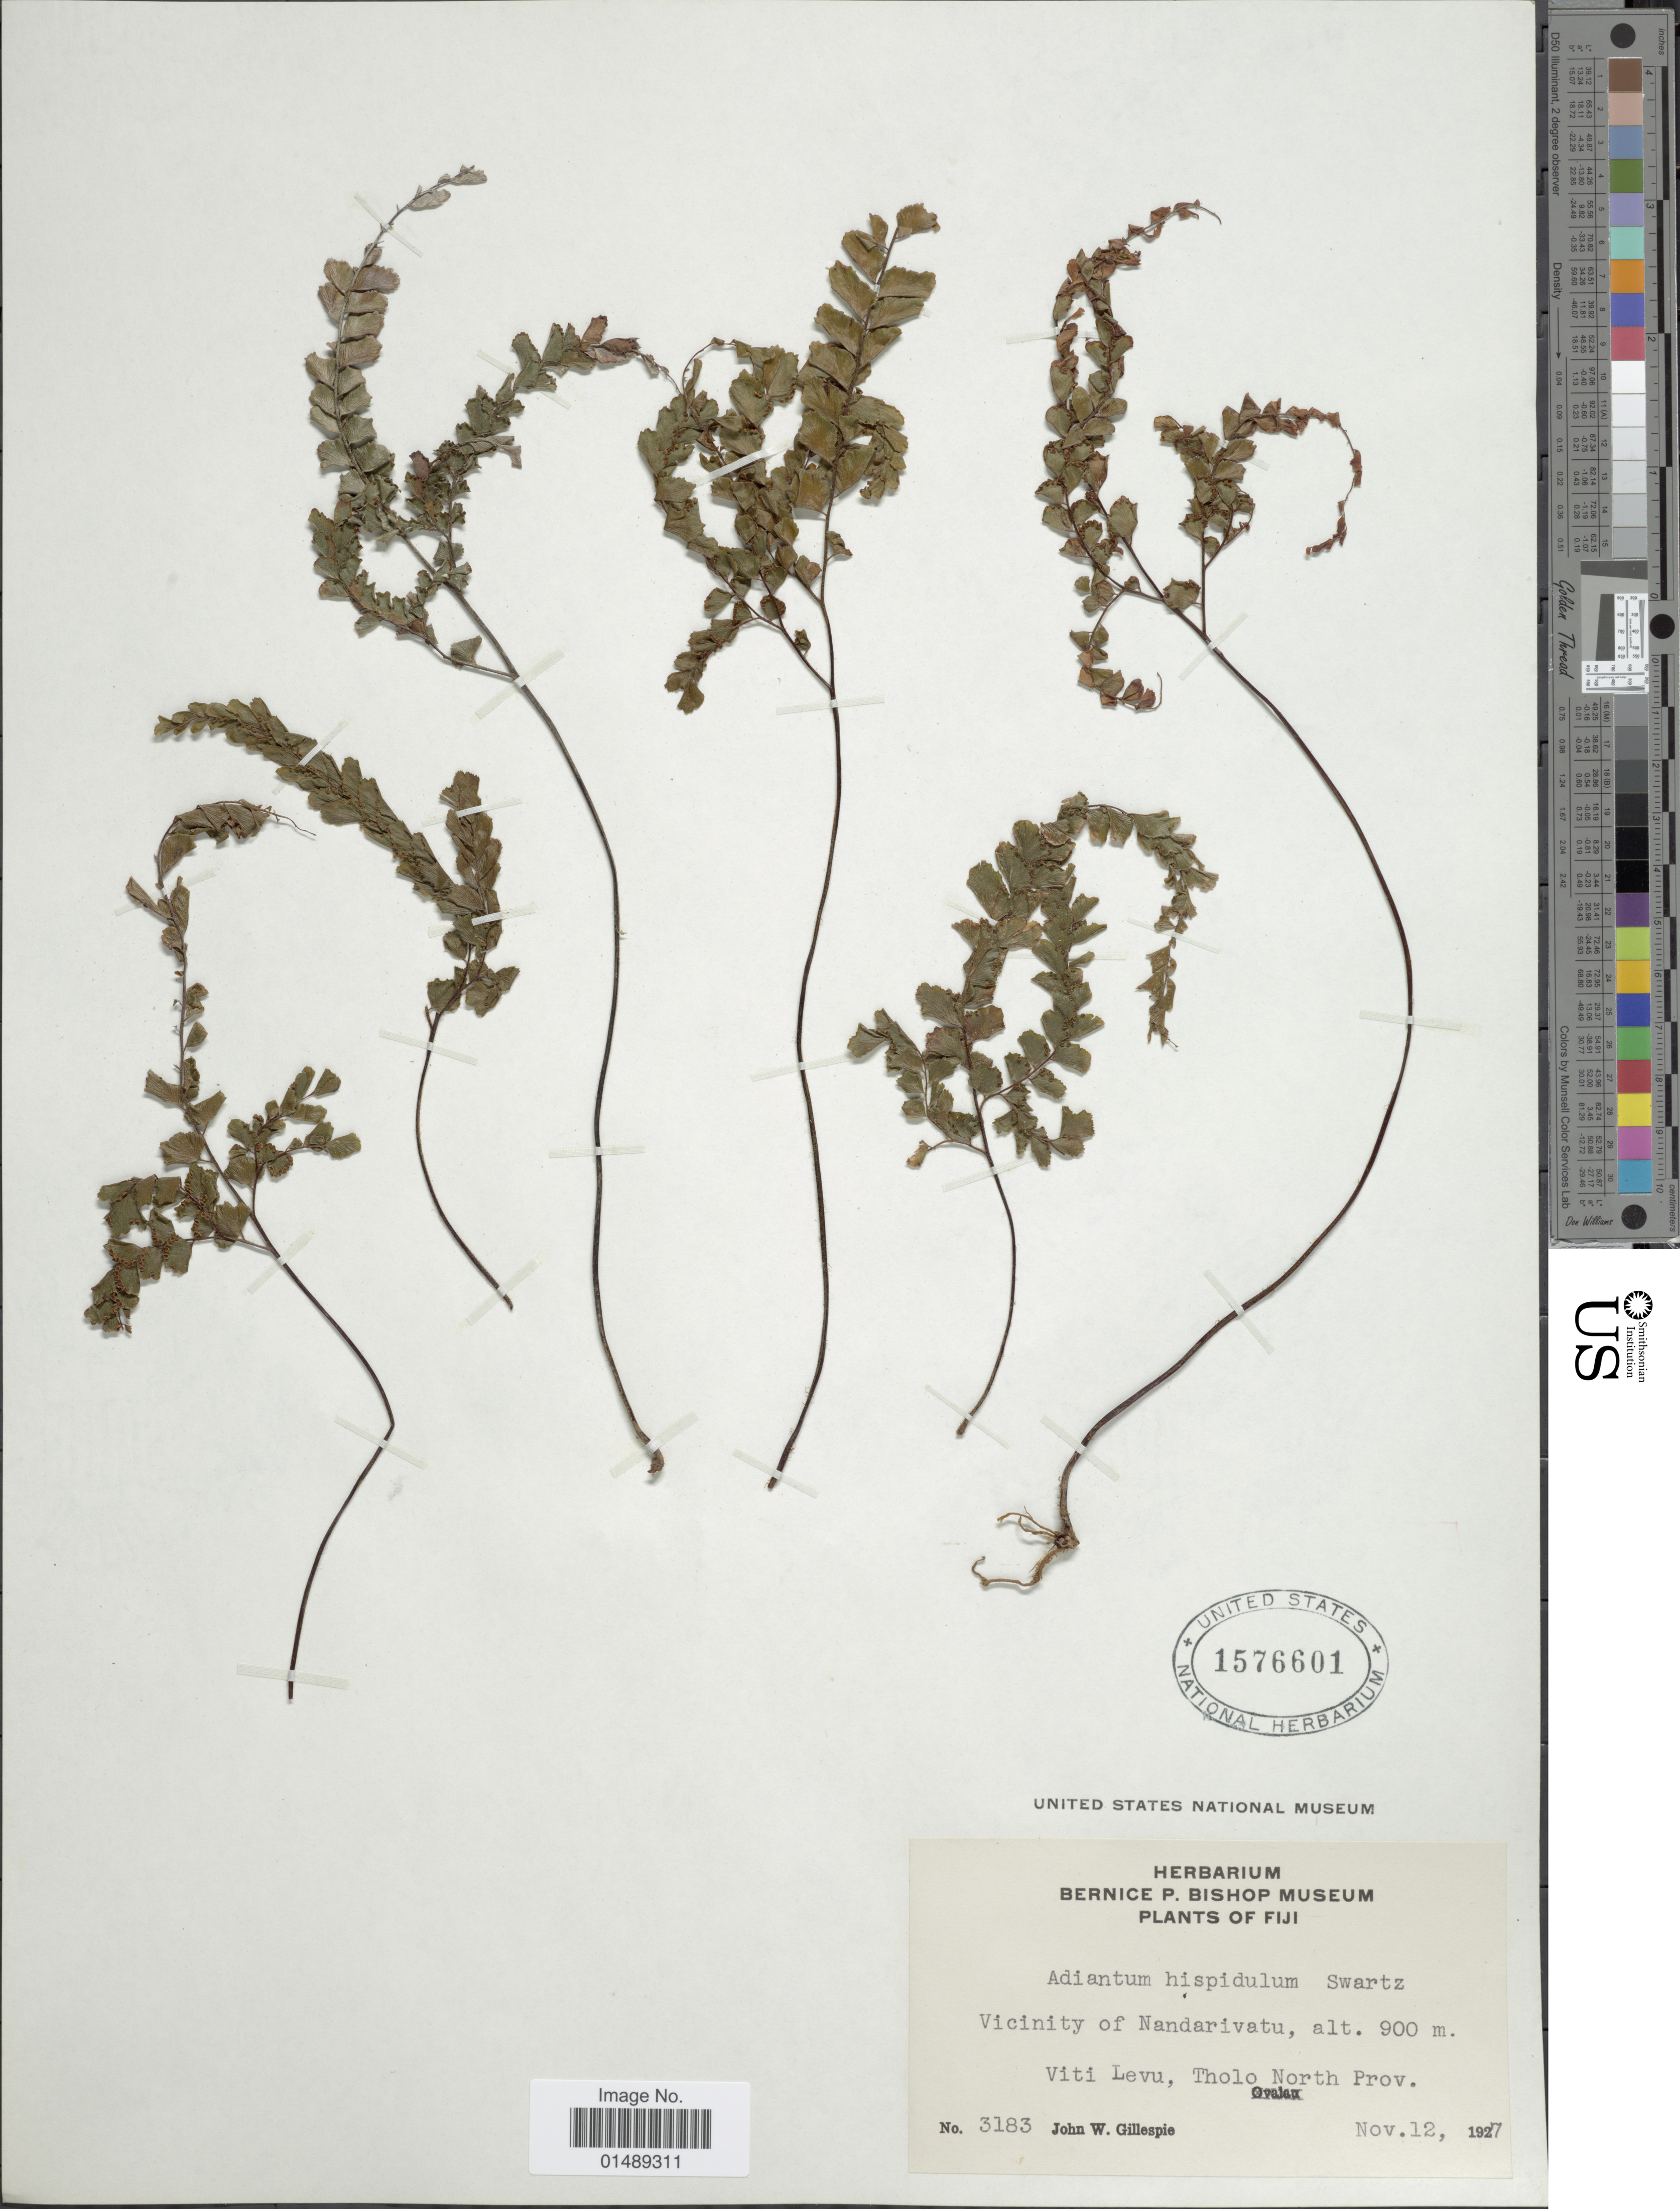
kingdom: Plantae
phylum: Tracheophyta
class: Polypodiopsida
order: Polypodiales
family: Pteridaceae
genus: Adiantum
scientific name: Adiantum hispidulum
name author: Sw.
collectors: J. W. Gillespie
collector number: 3183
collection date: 1927-11-12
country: Fiji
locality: Fiji, Vicinity of Nandarivatu, Viti Levu, tholo North Prov.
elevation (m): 900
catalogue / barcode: US 1576601